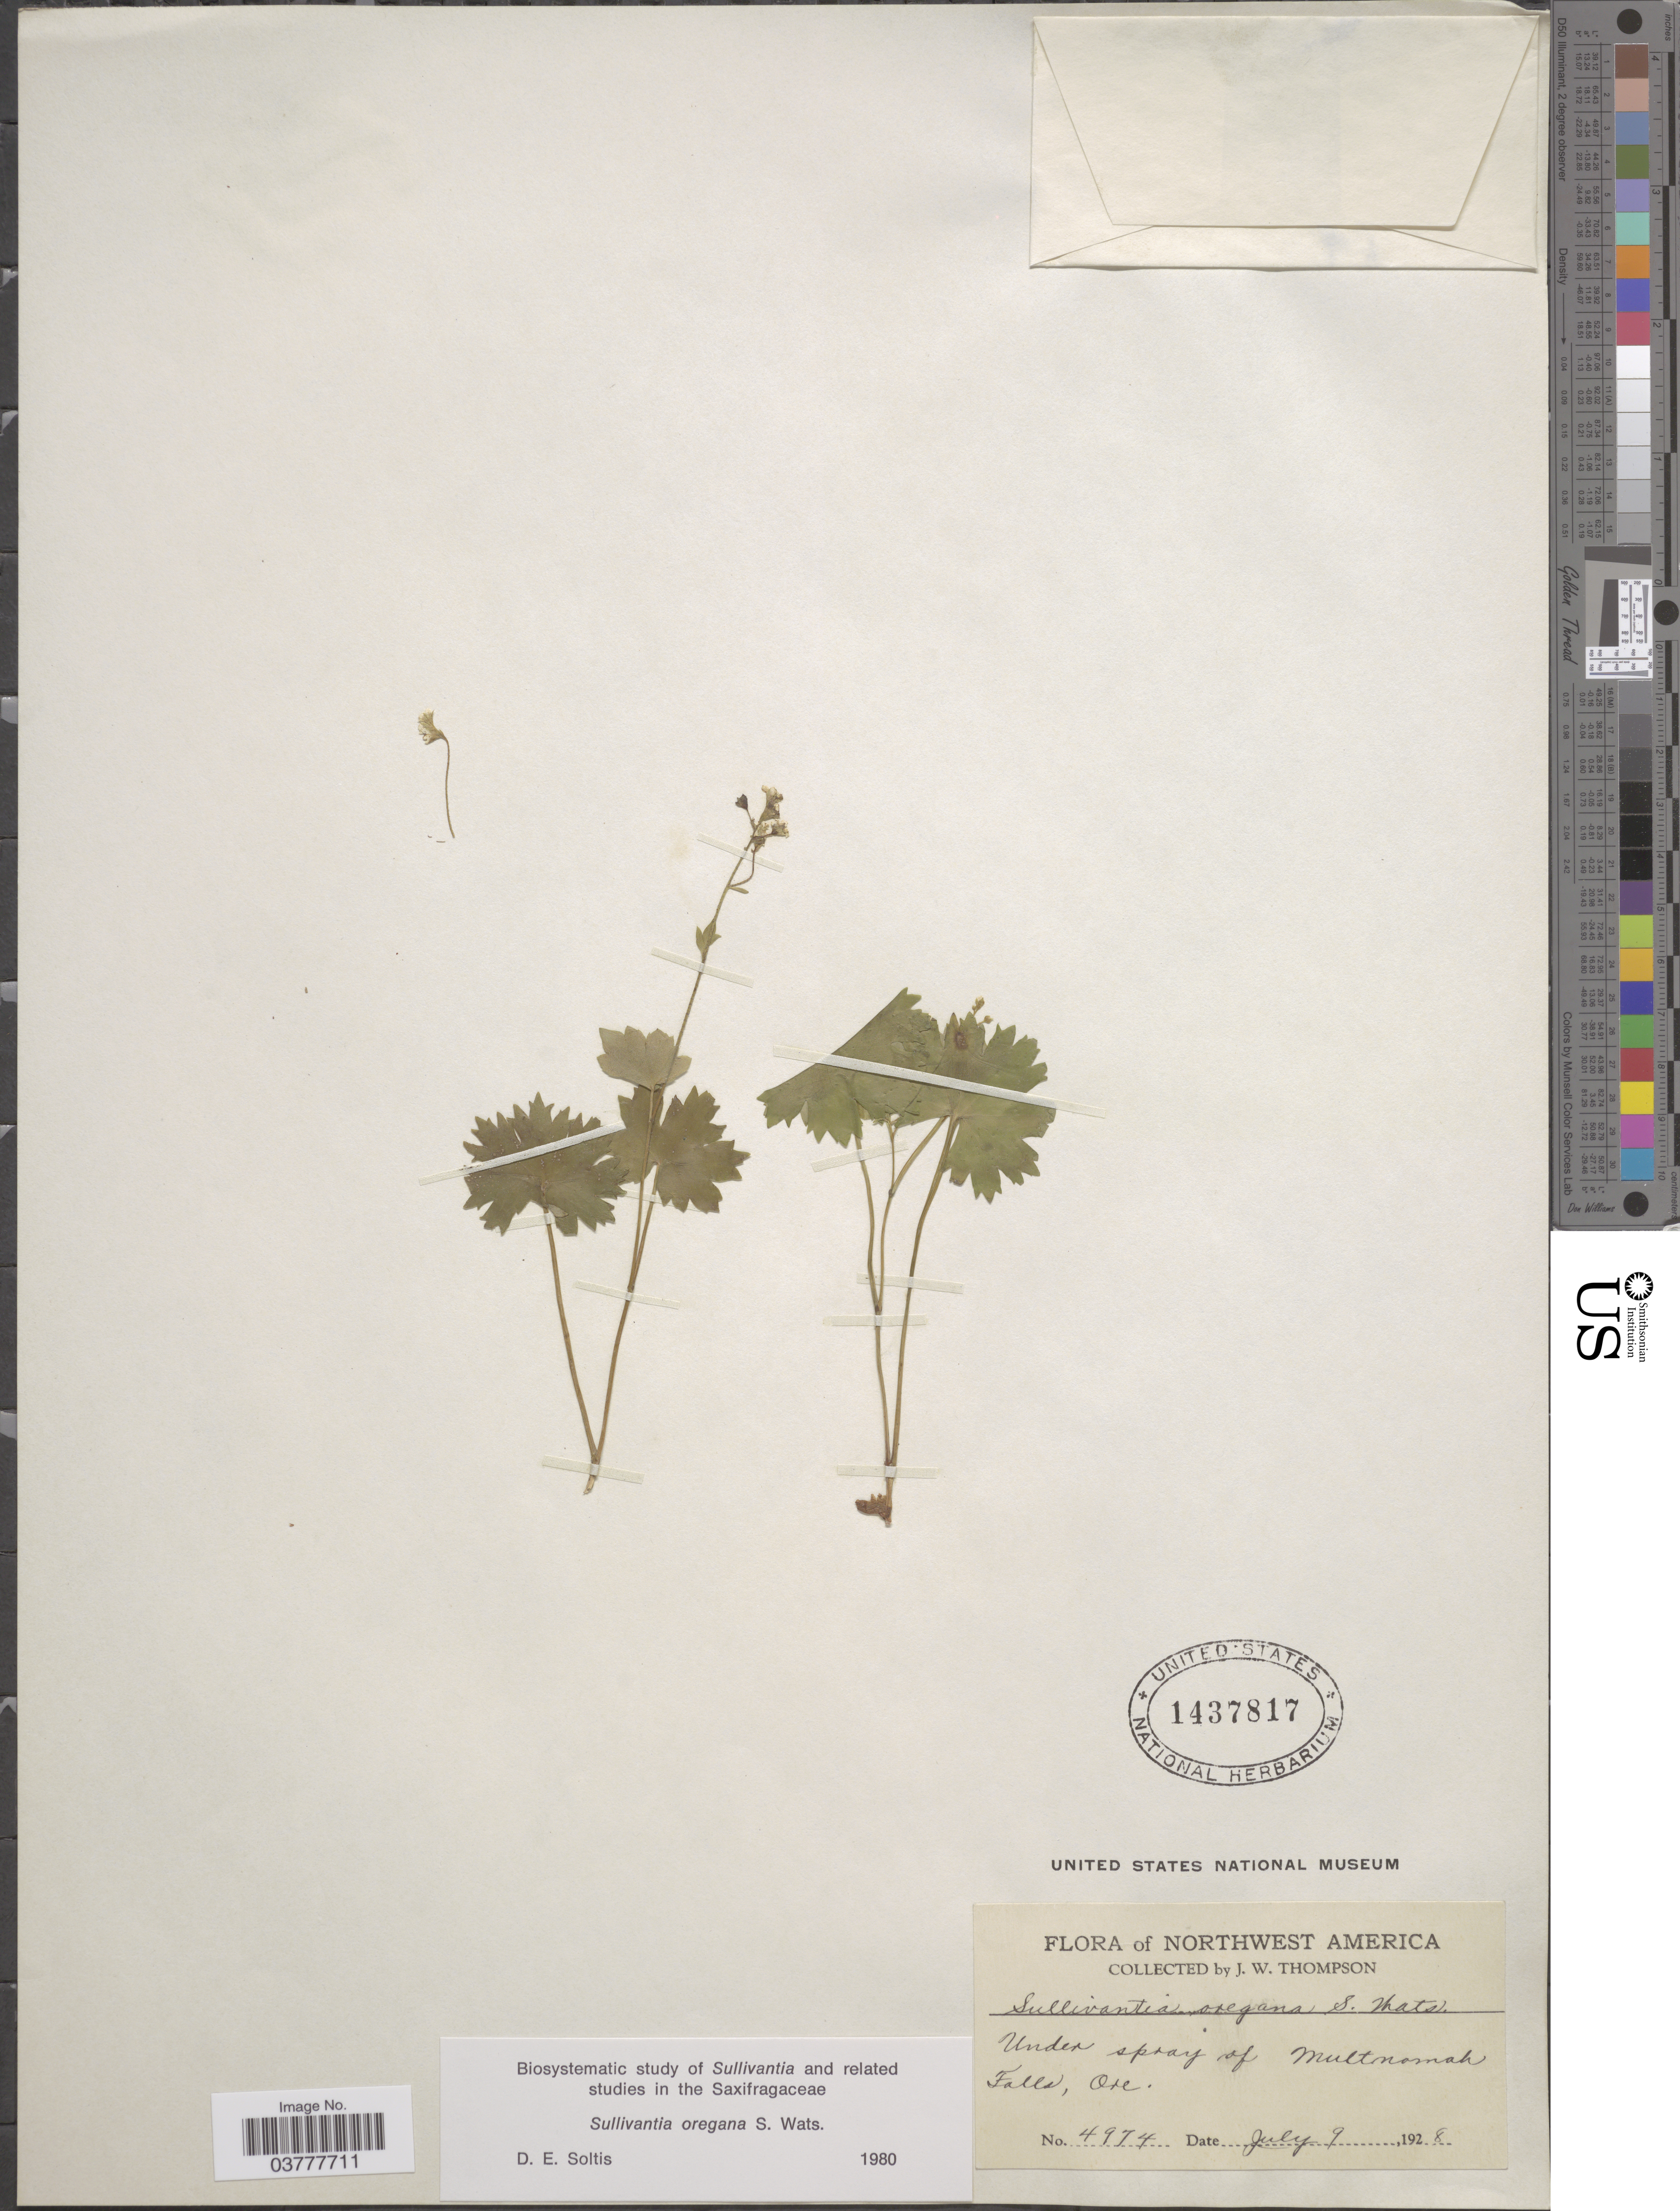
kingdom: Plantae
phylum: Tracheophyta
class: Magnoliopsida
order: Saxifragales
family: Saxifragaceae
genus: Sullivantia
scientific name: Sullivantia oregana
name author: S. Watson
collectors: J. Thompson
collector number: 4974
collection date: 1928-07-09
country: United States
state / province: Oregon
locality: Northwest America. Under spray of Multnomah Falls.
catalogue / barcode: US 1437817